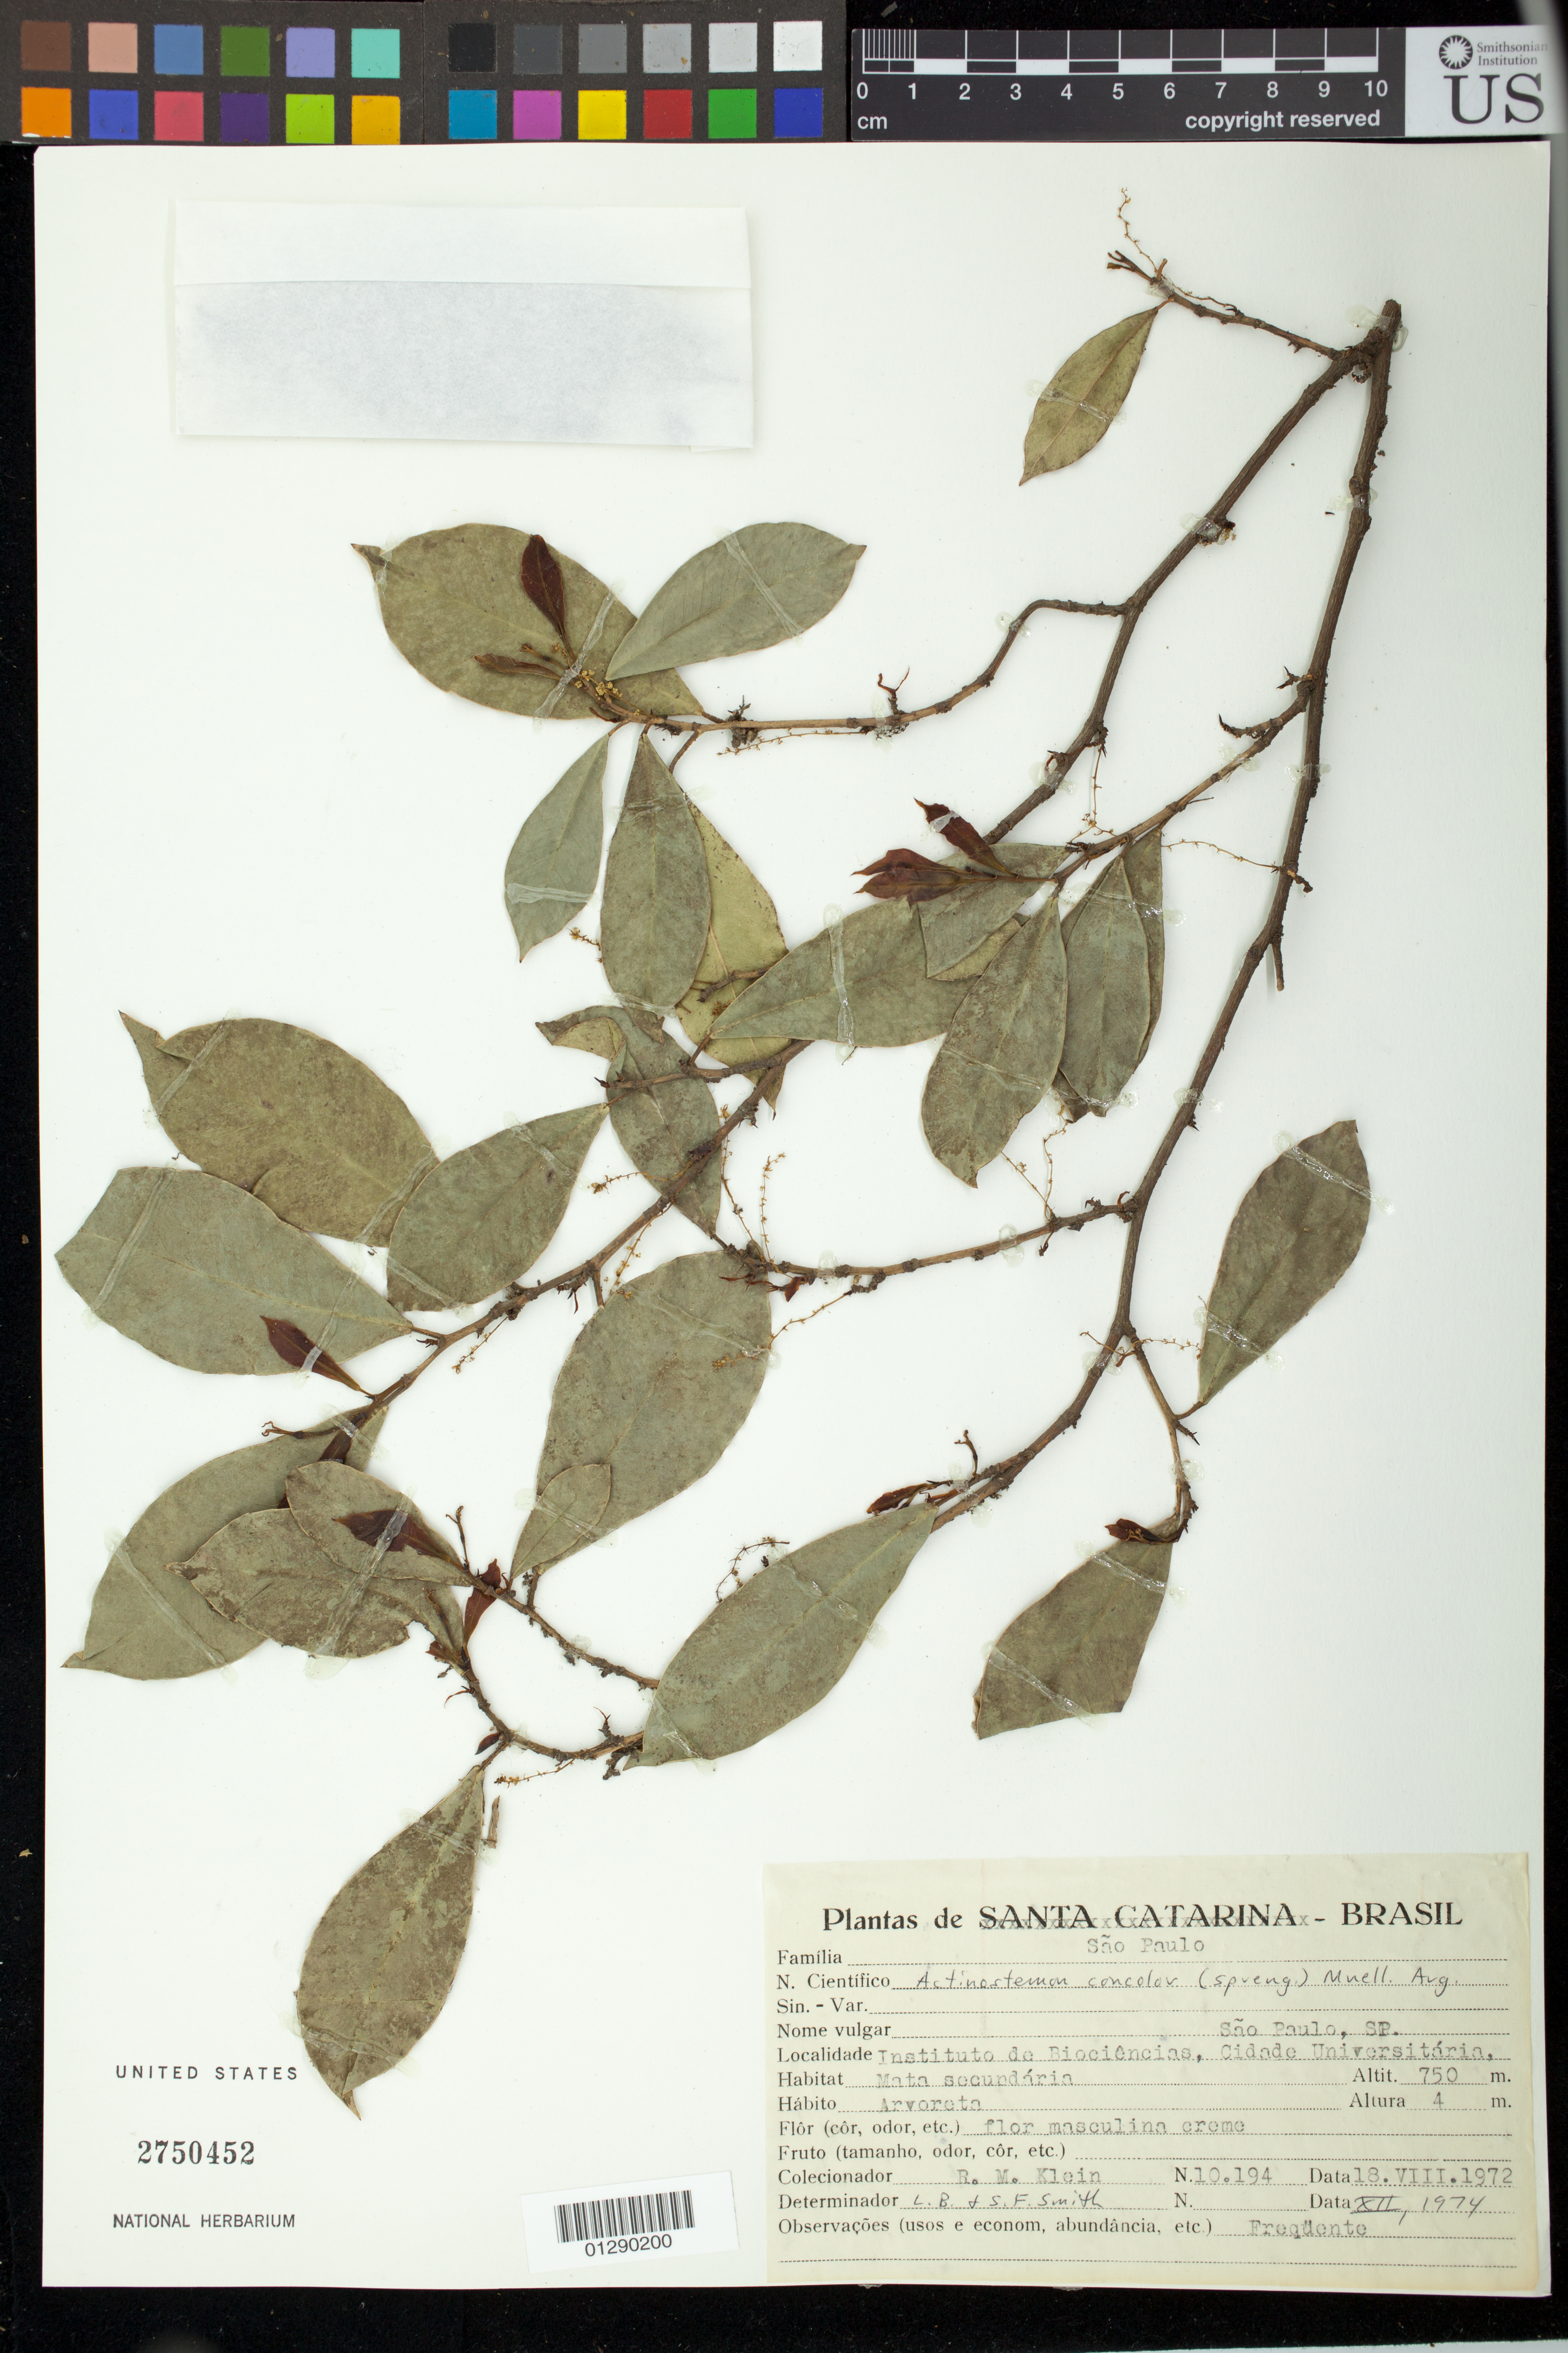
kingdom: Plantae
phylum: Tracheophyta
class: Magnoliopsida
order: Malpighiales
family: Euphorbiaceae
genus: Actinostemon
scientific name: Actinostemon concolor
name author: (Spreng.) Müll. Arg.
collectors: R. M. Klein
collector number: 10.194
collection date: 1972-08-18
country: Brazil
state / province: São Paulo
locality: Sao Paulo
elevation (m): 750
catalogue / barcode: US 2750452